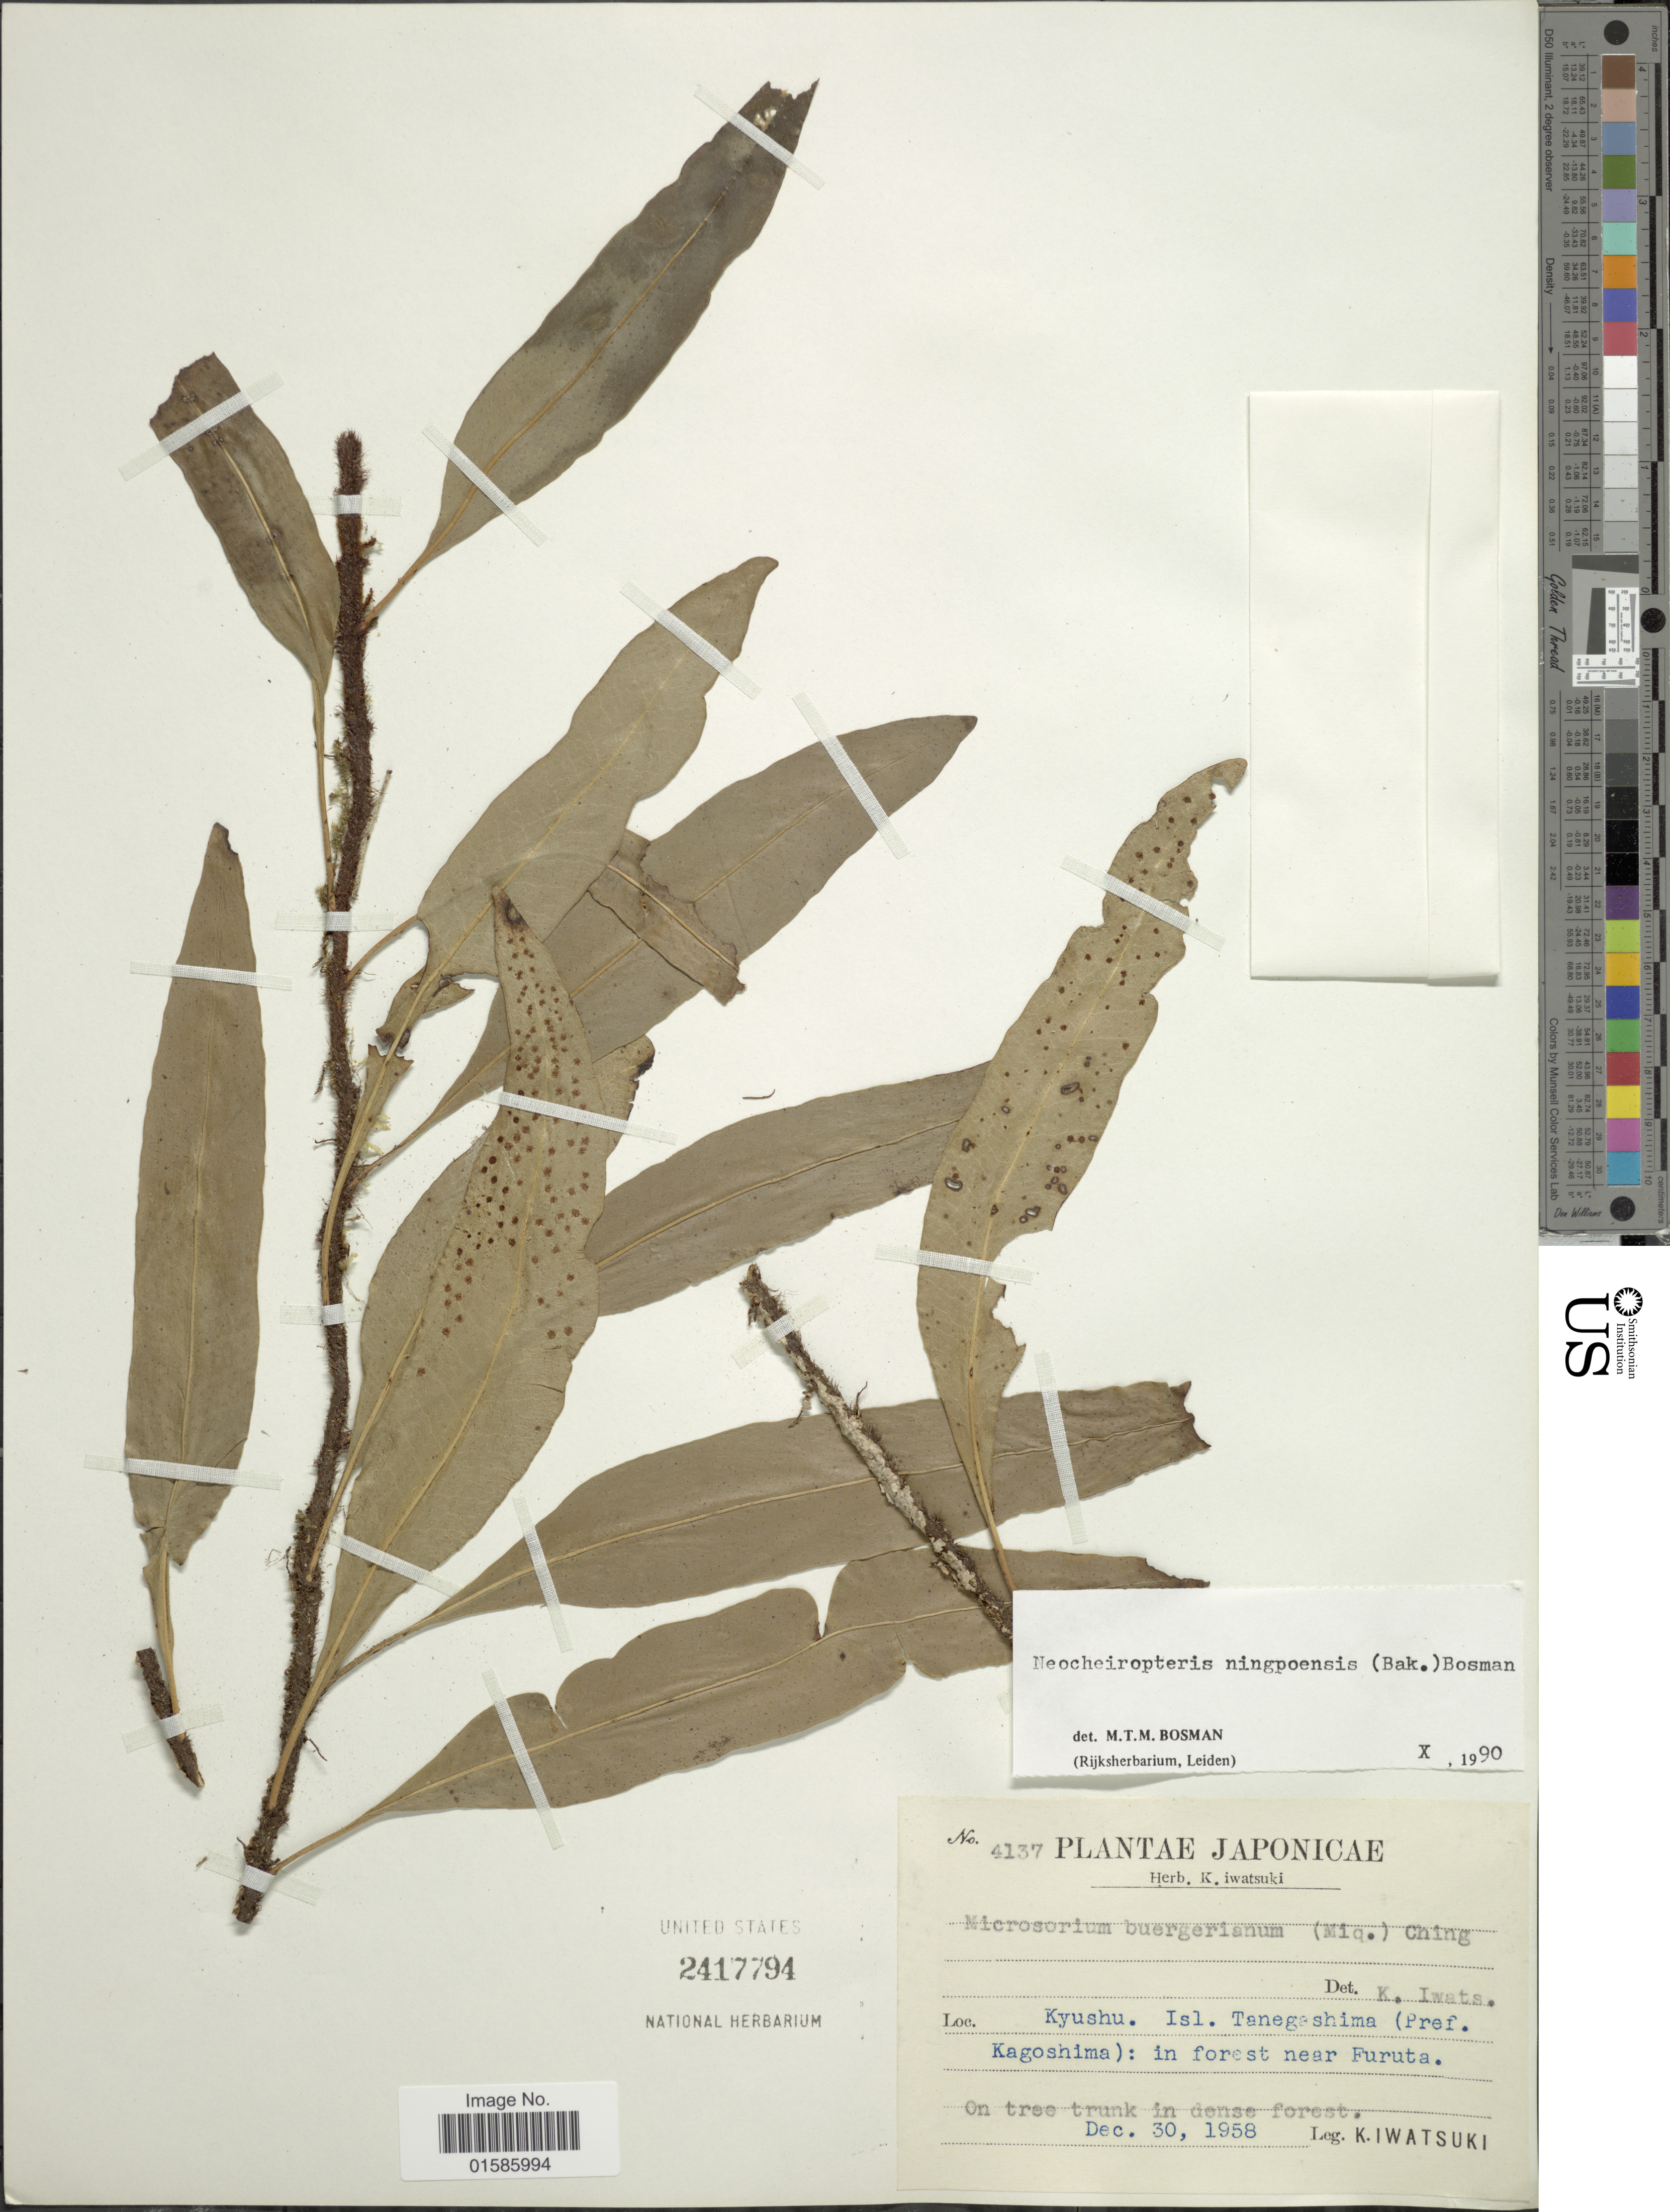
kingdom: Plantae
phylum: Tracheophyta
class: Polypodiopsida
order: Polypodiales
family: Polypodiaceae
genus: Microsorum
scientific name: Microsorum ningpoensis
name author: (Baker)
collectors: K. Iwatsuki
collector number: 4137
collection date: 1958-12-30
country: Japan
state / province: Kagosima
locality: Kyushu Isl Tanegashima (Pref Kagoshima): in forest near Furuta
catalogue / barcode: US 2417794